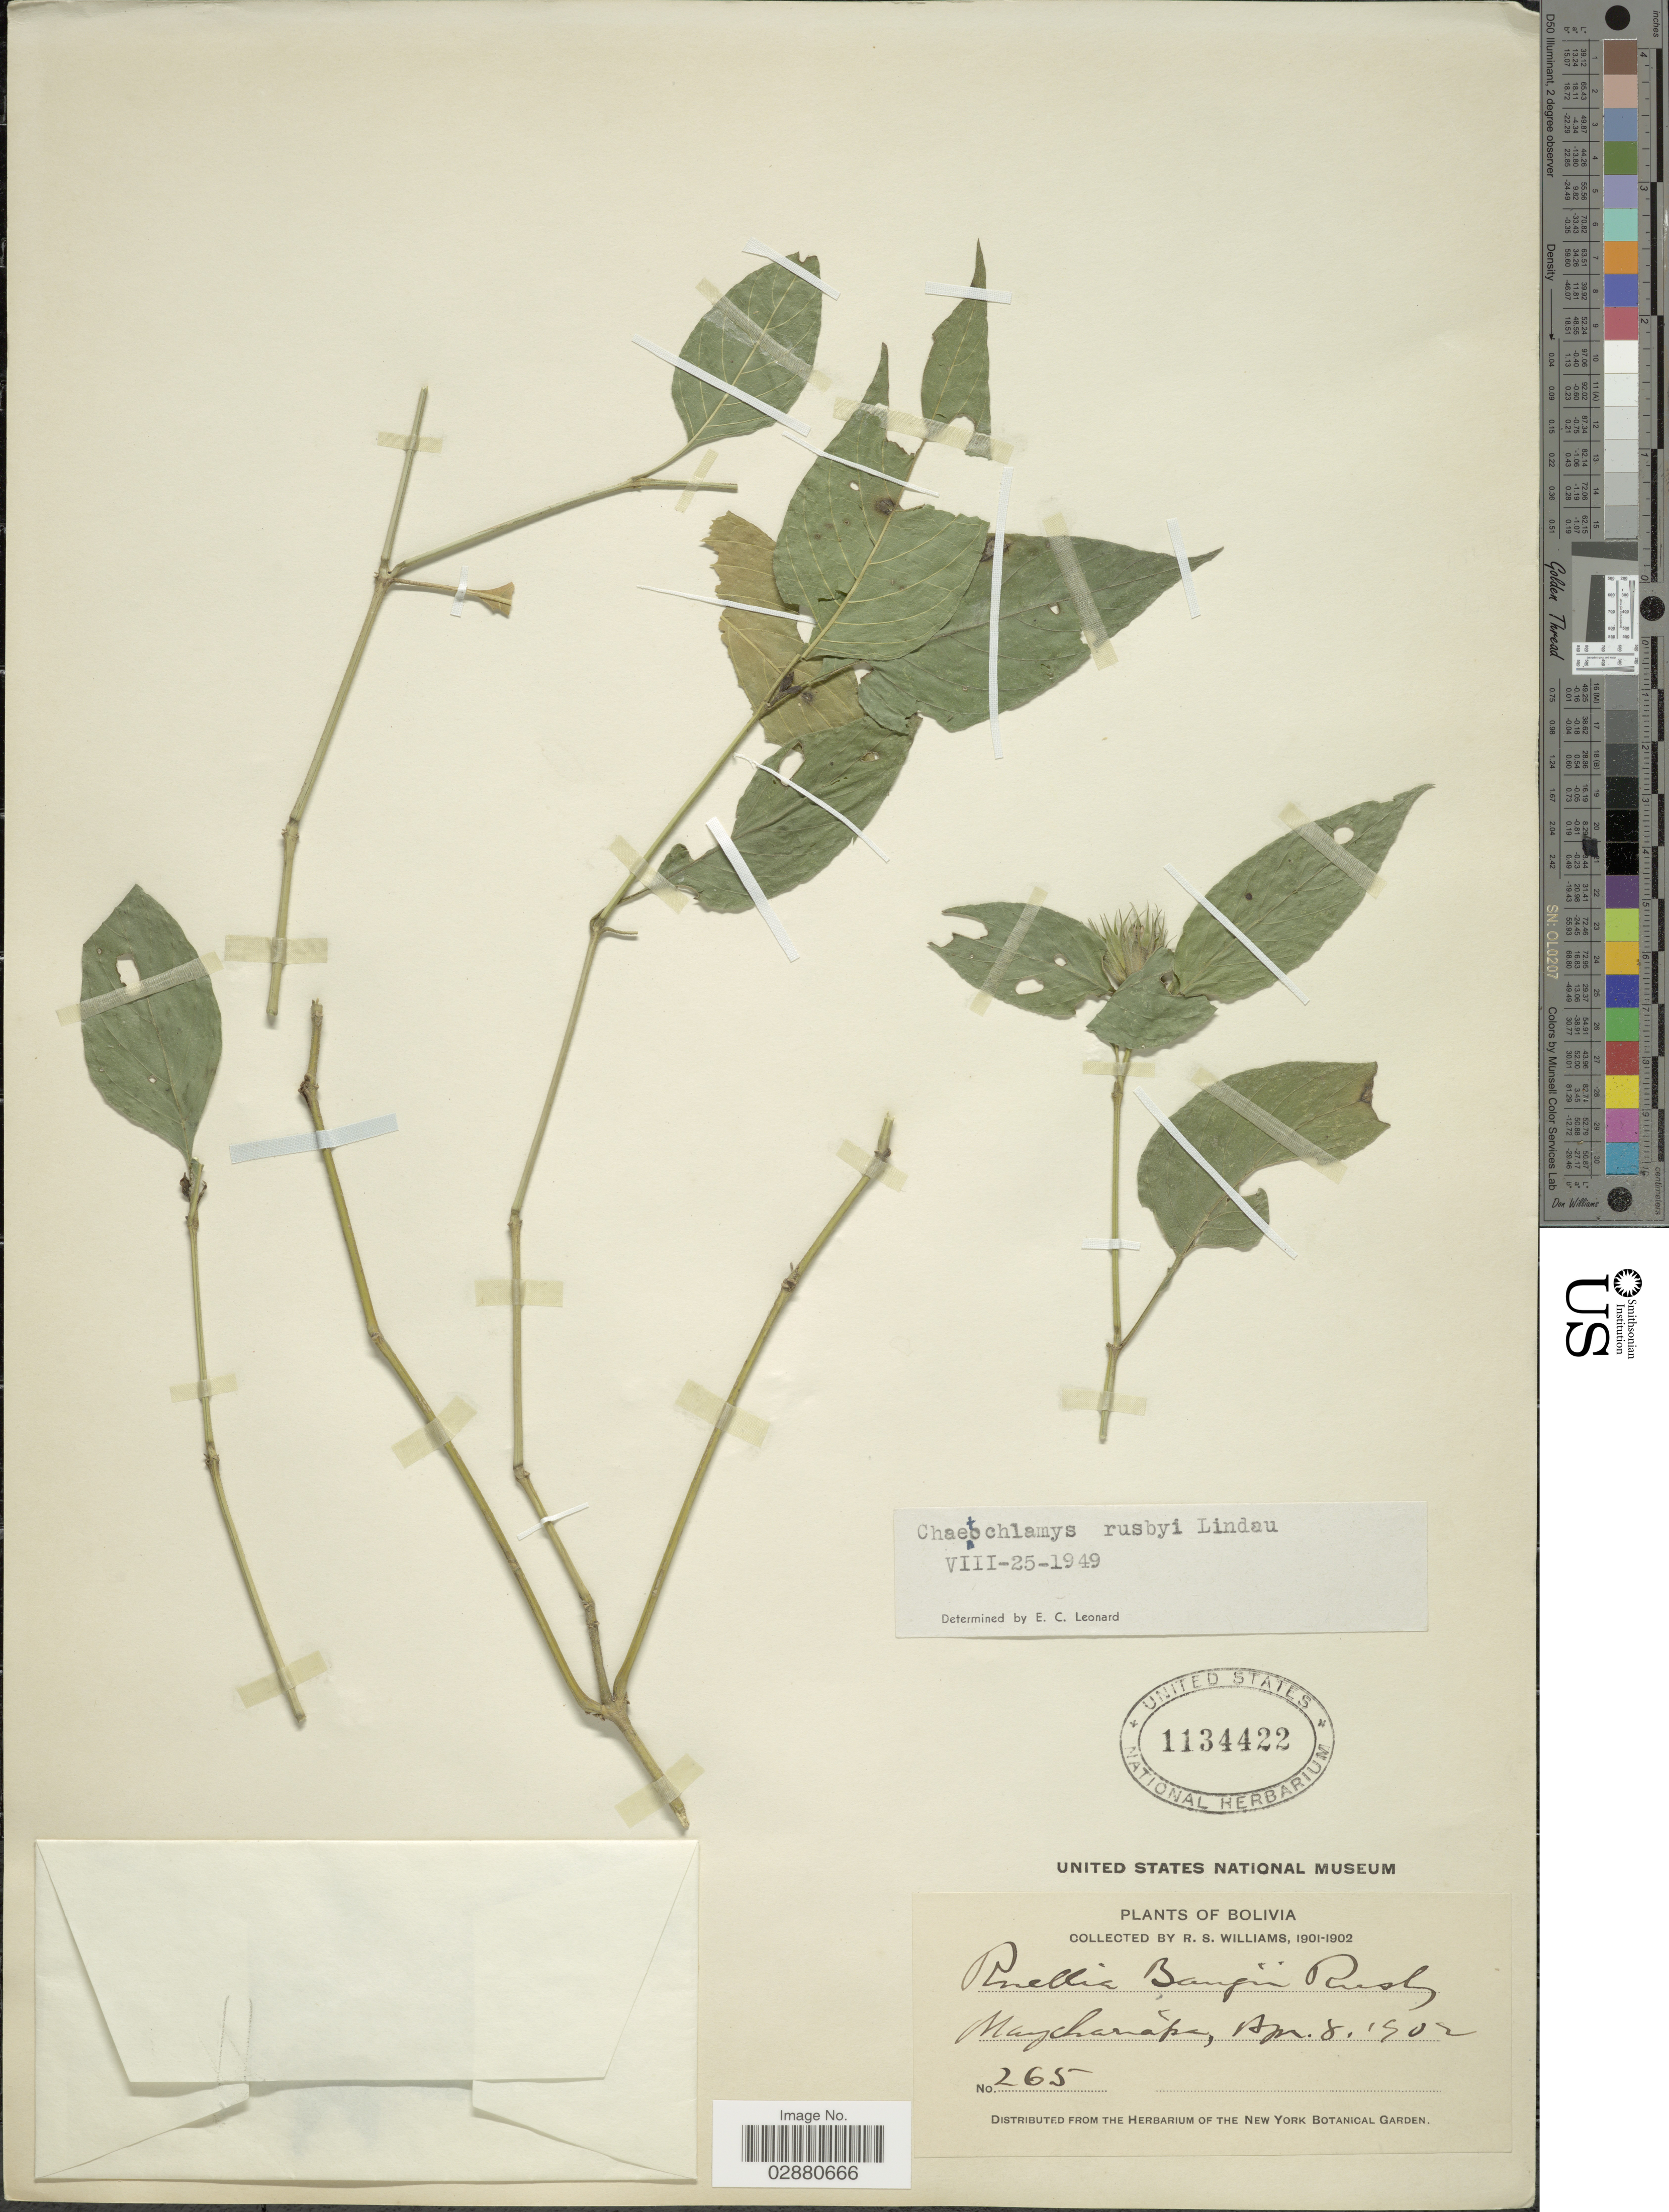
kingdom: Plantae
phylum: Tracheophyta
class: Magnoliopsida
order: Lamiales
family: Acanthaceae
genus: Justicia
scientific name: Justicia rusbyi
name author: (Lindau) V.A.W. Graham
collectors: R. S. Williams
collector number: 265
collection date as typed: Apr. 8, 1902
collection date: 1902-04-08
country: Bolivia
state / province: La Paz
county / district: Franz Tamayo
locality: Machariapa (NE of Apolo)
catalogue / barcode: US 1134422